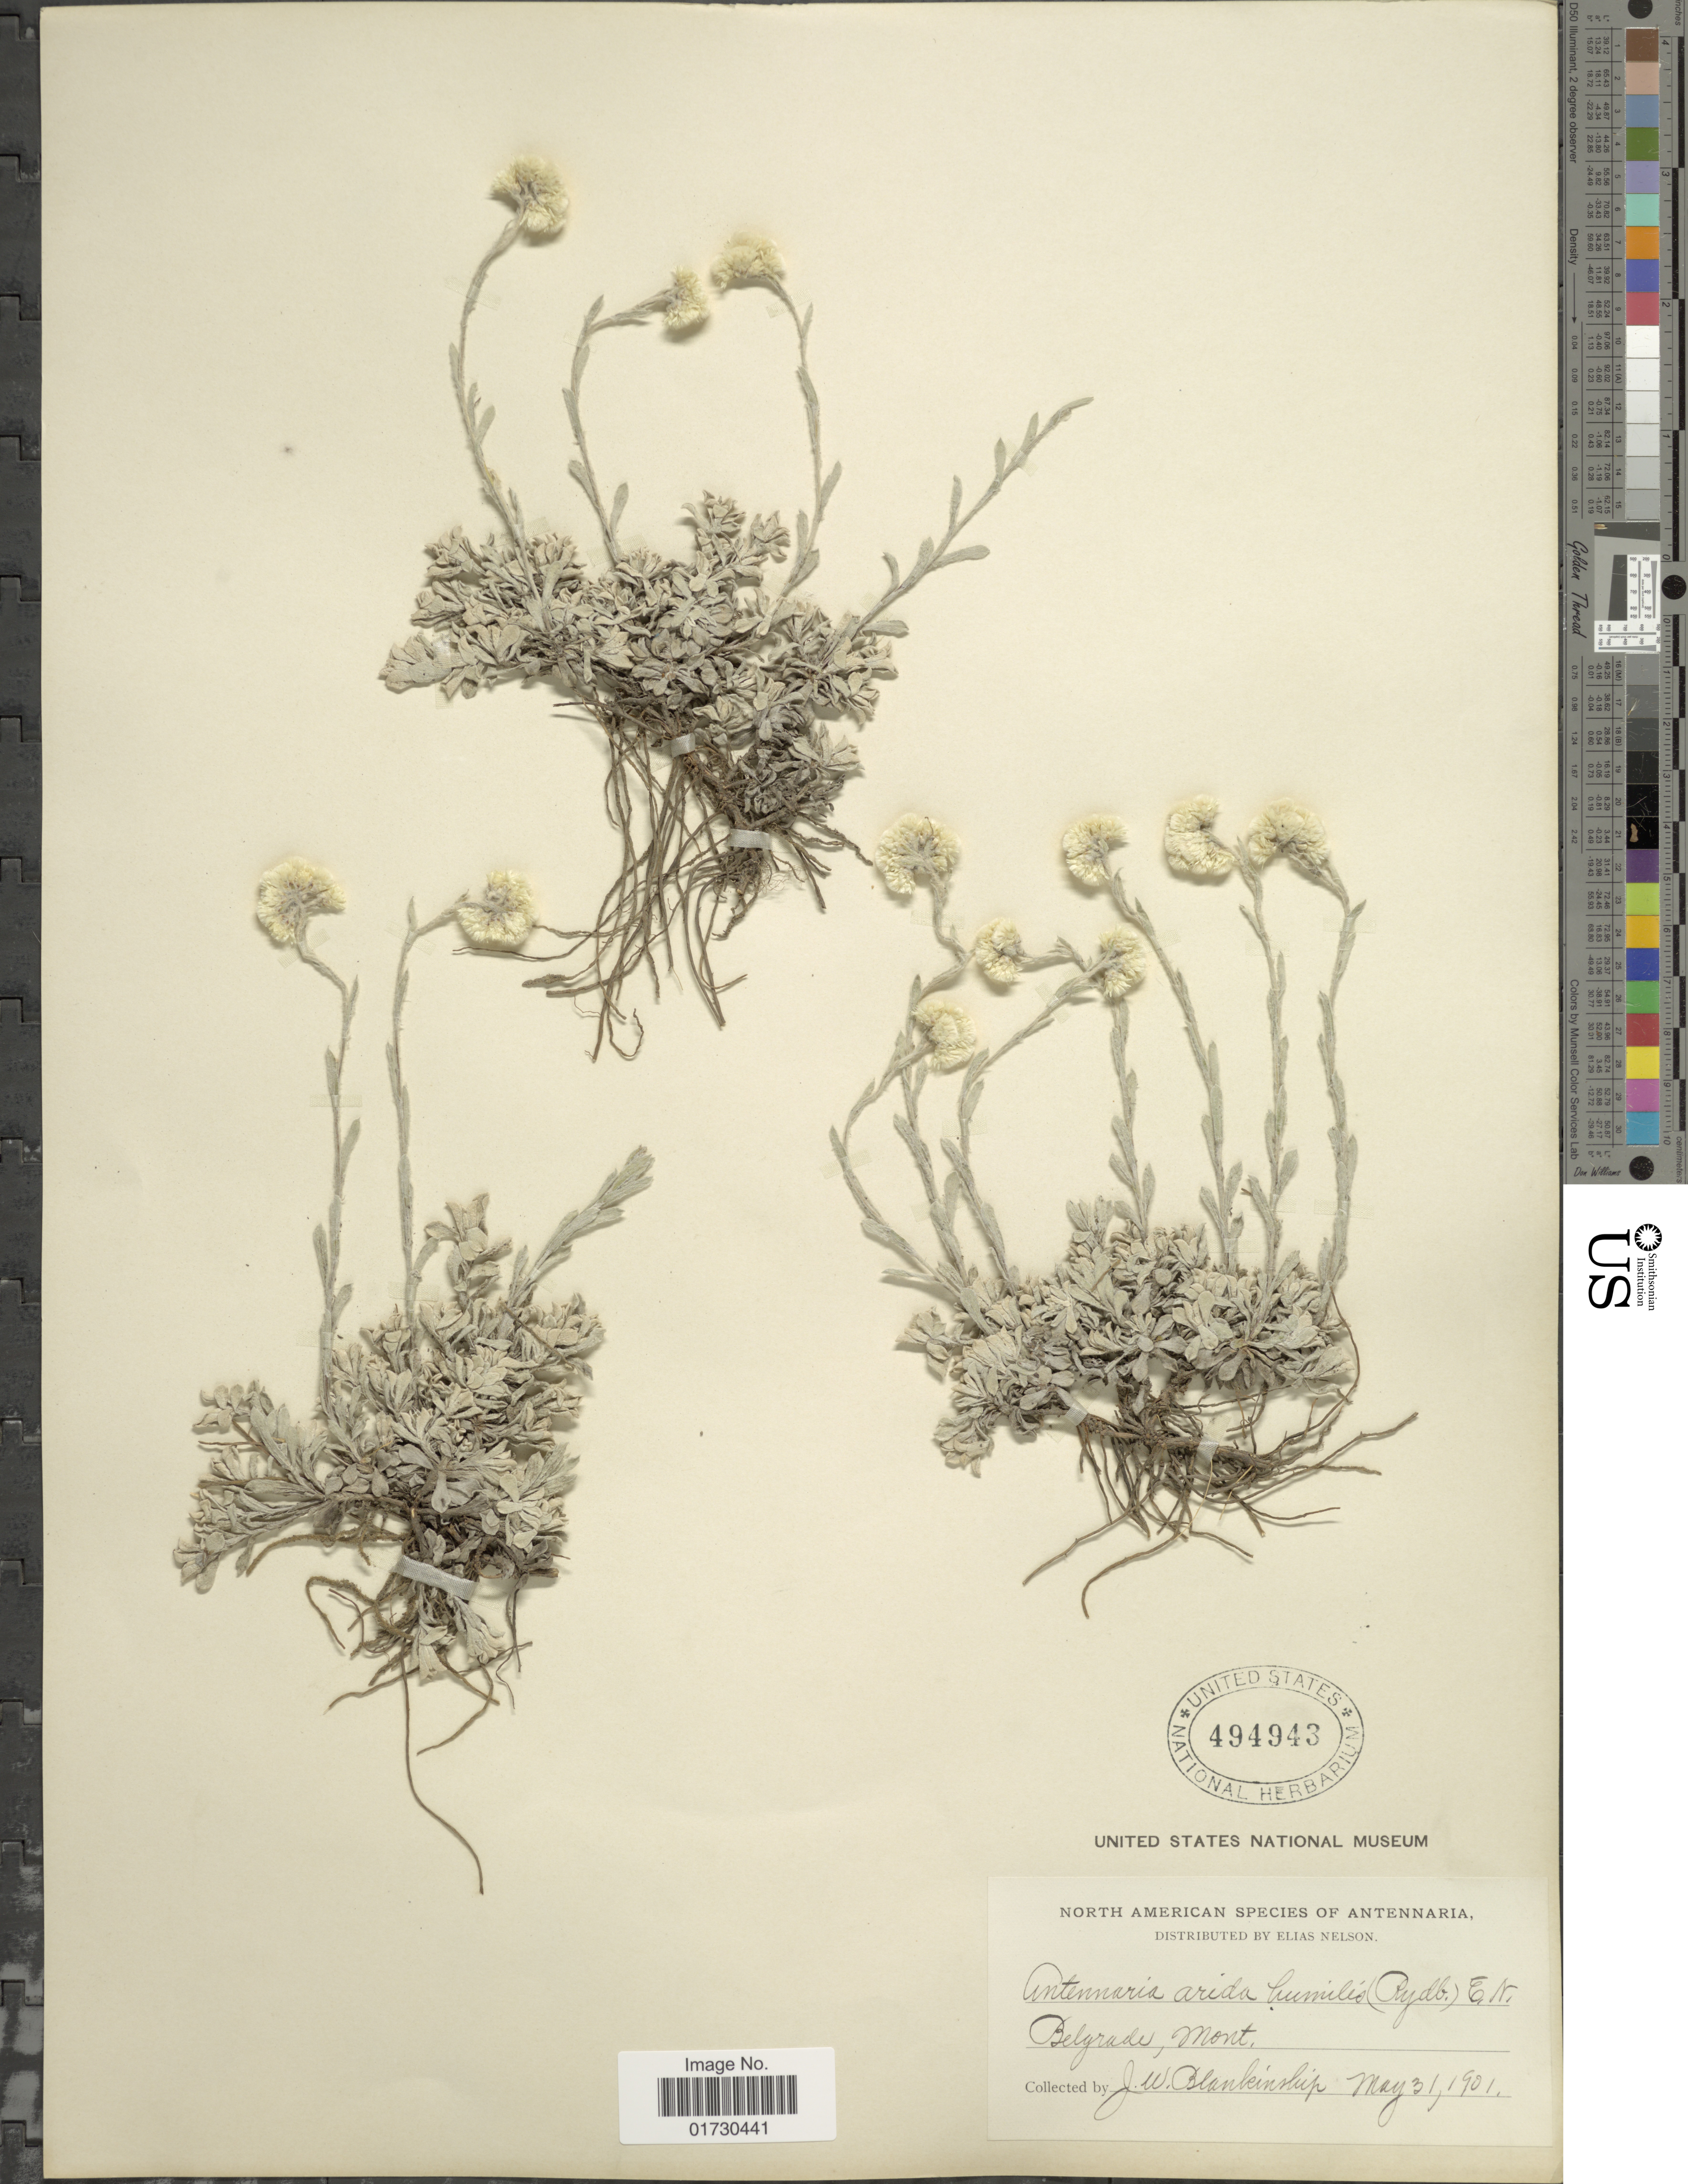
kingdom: Plantae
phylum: Tracheophyta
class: Magnoliopsida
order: Asterales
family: Asteraceae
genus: Antennaria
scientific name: Antennaria arida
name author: E.E. Nelson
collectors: J. W. Blankinship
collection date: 1901-05-31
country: United States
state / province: Montana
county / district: Gallatin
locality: Belgrade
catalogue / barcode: US 494943